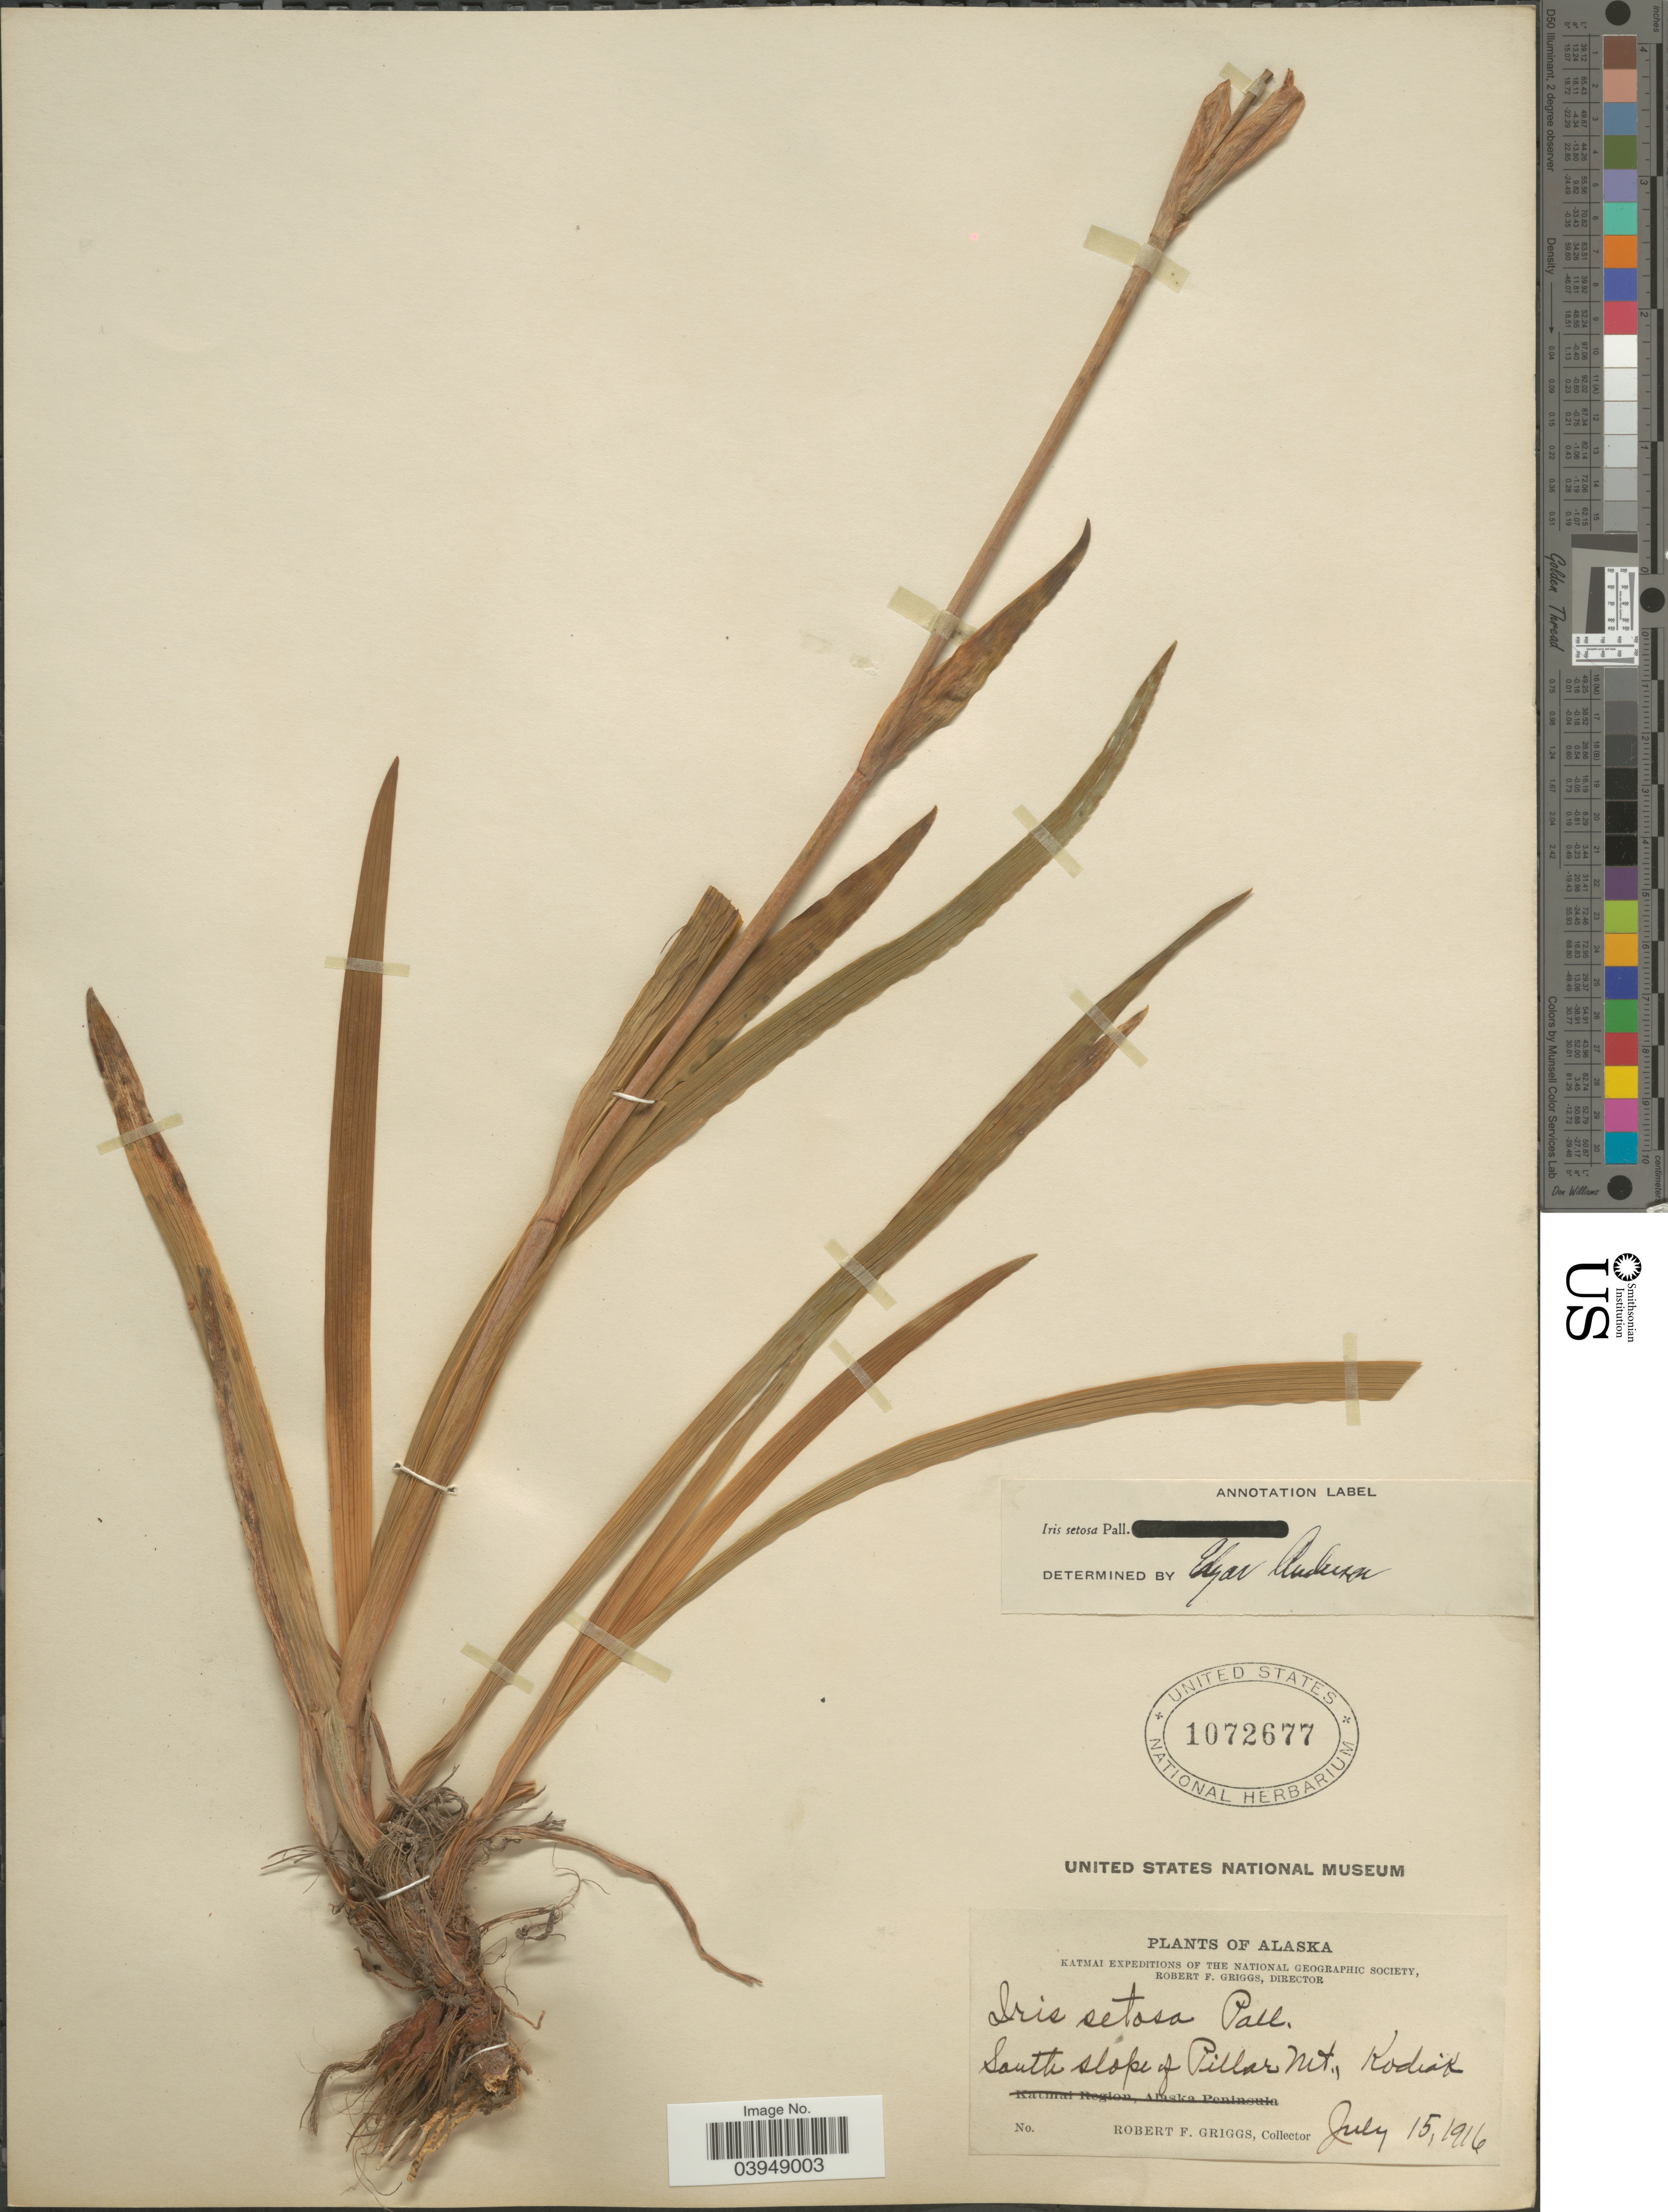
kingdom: Plantae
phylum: Tracheophyta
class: Liliopsida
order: Asparagales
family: Iridaceae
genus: Iris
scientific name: Iris setosa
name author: Pall. ex Link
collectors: R. F. Griggs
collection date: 1916-07-15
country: United States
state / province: Alaska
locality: South slope of Pillar Mt., Kodiak.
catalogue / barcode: US 1072677